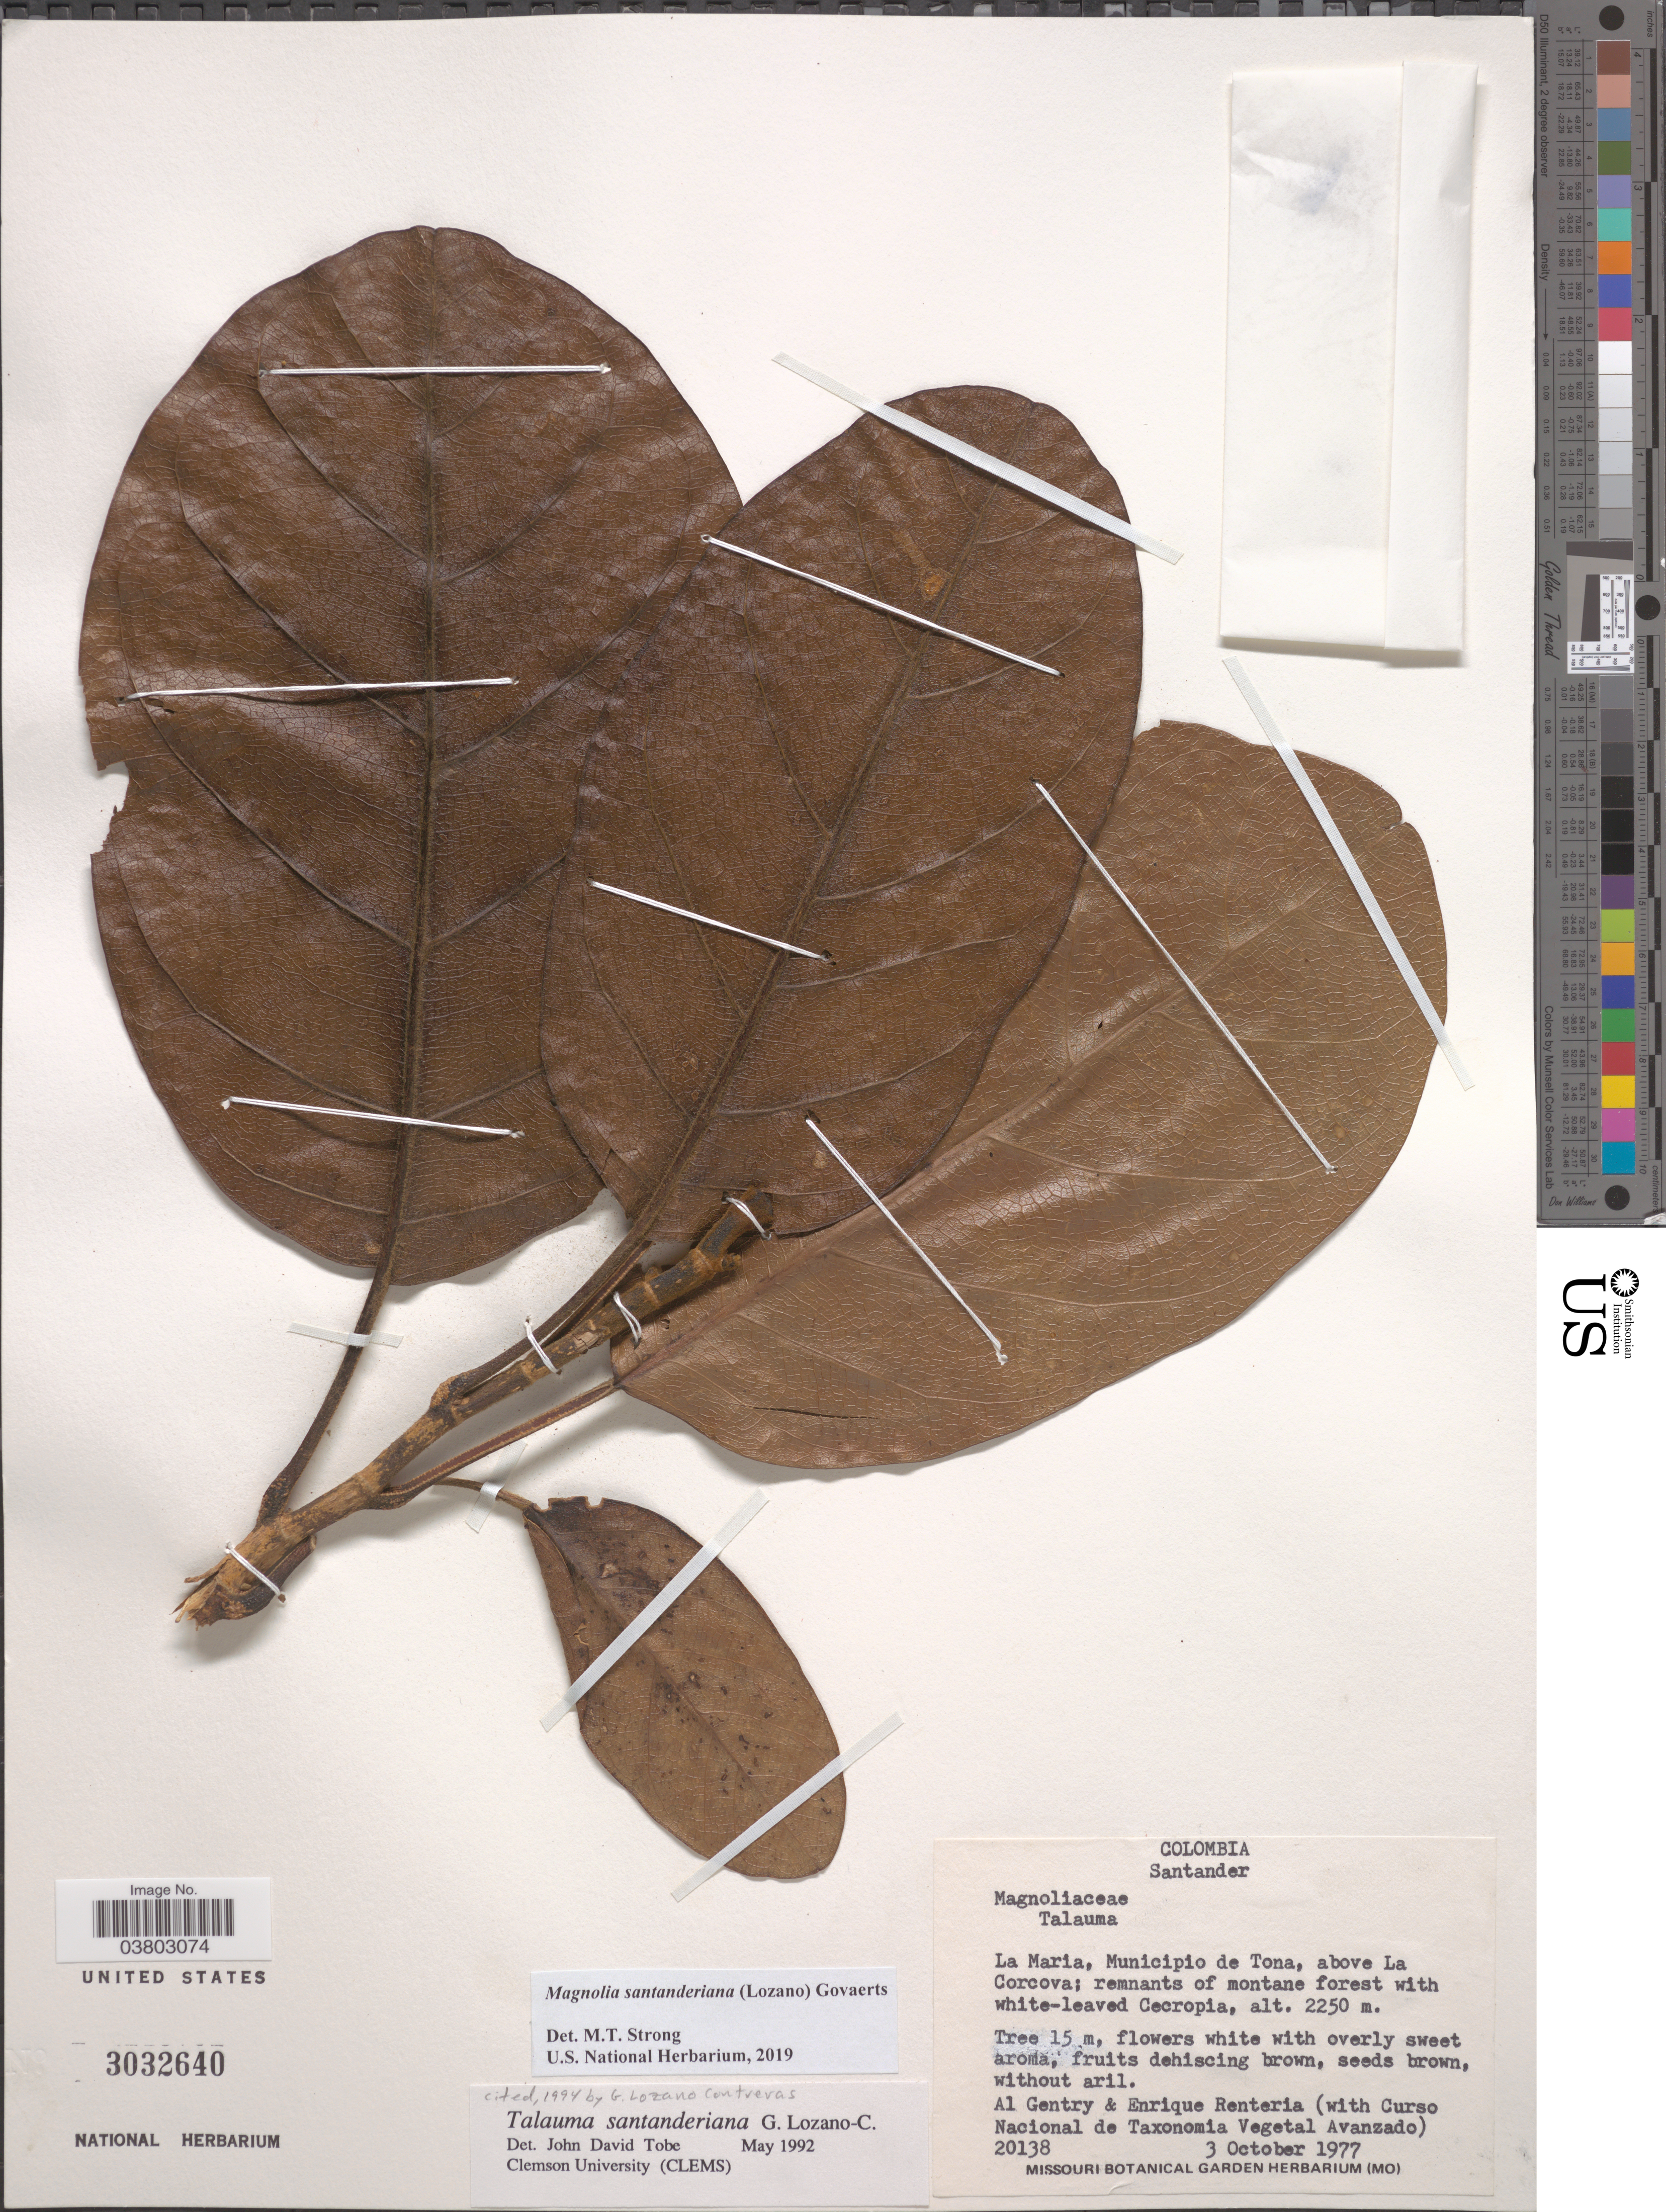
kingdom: Plantae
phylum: Tracheophyta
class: Magnoliopsida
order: Magnoliales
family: Magnoliaceae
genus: Magnolia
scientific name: Magnolia santanderiana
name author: (Lozano) Govaerts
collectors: A. H. Gentry, E. Renteria & Curso Nacional de Taxonomia Vegetal Avanzado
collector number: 20138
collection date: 1977-10-03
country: Colombia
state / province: Santander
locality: La Maria, Municipio de Tona, above La Corcova.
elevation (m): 2250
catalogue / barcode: US 3032640